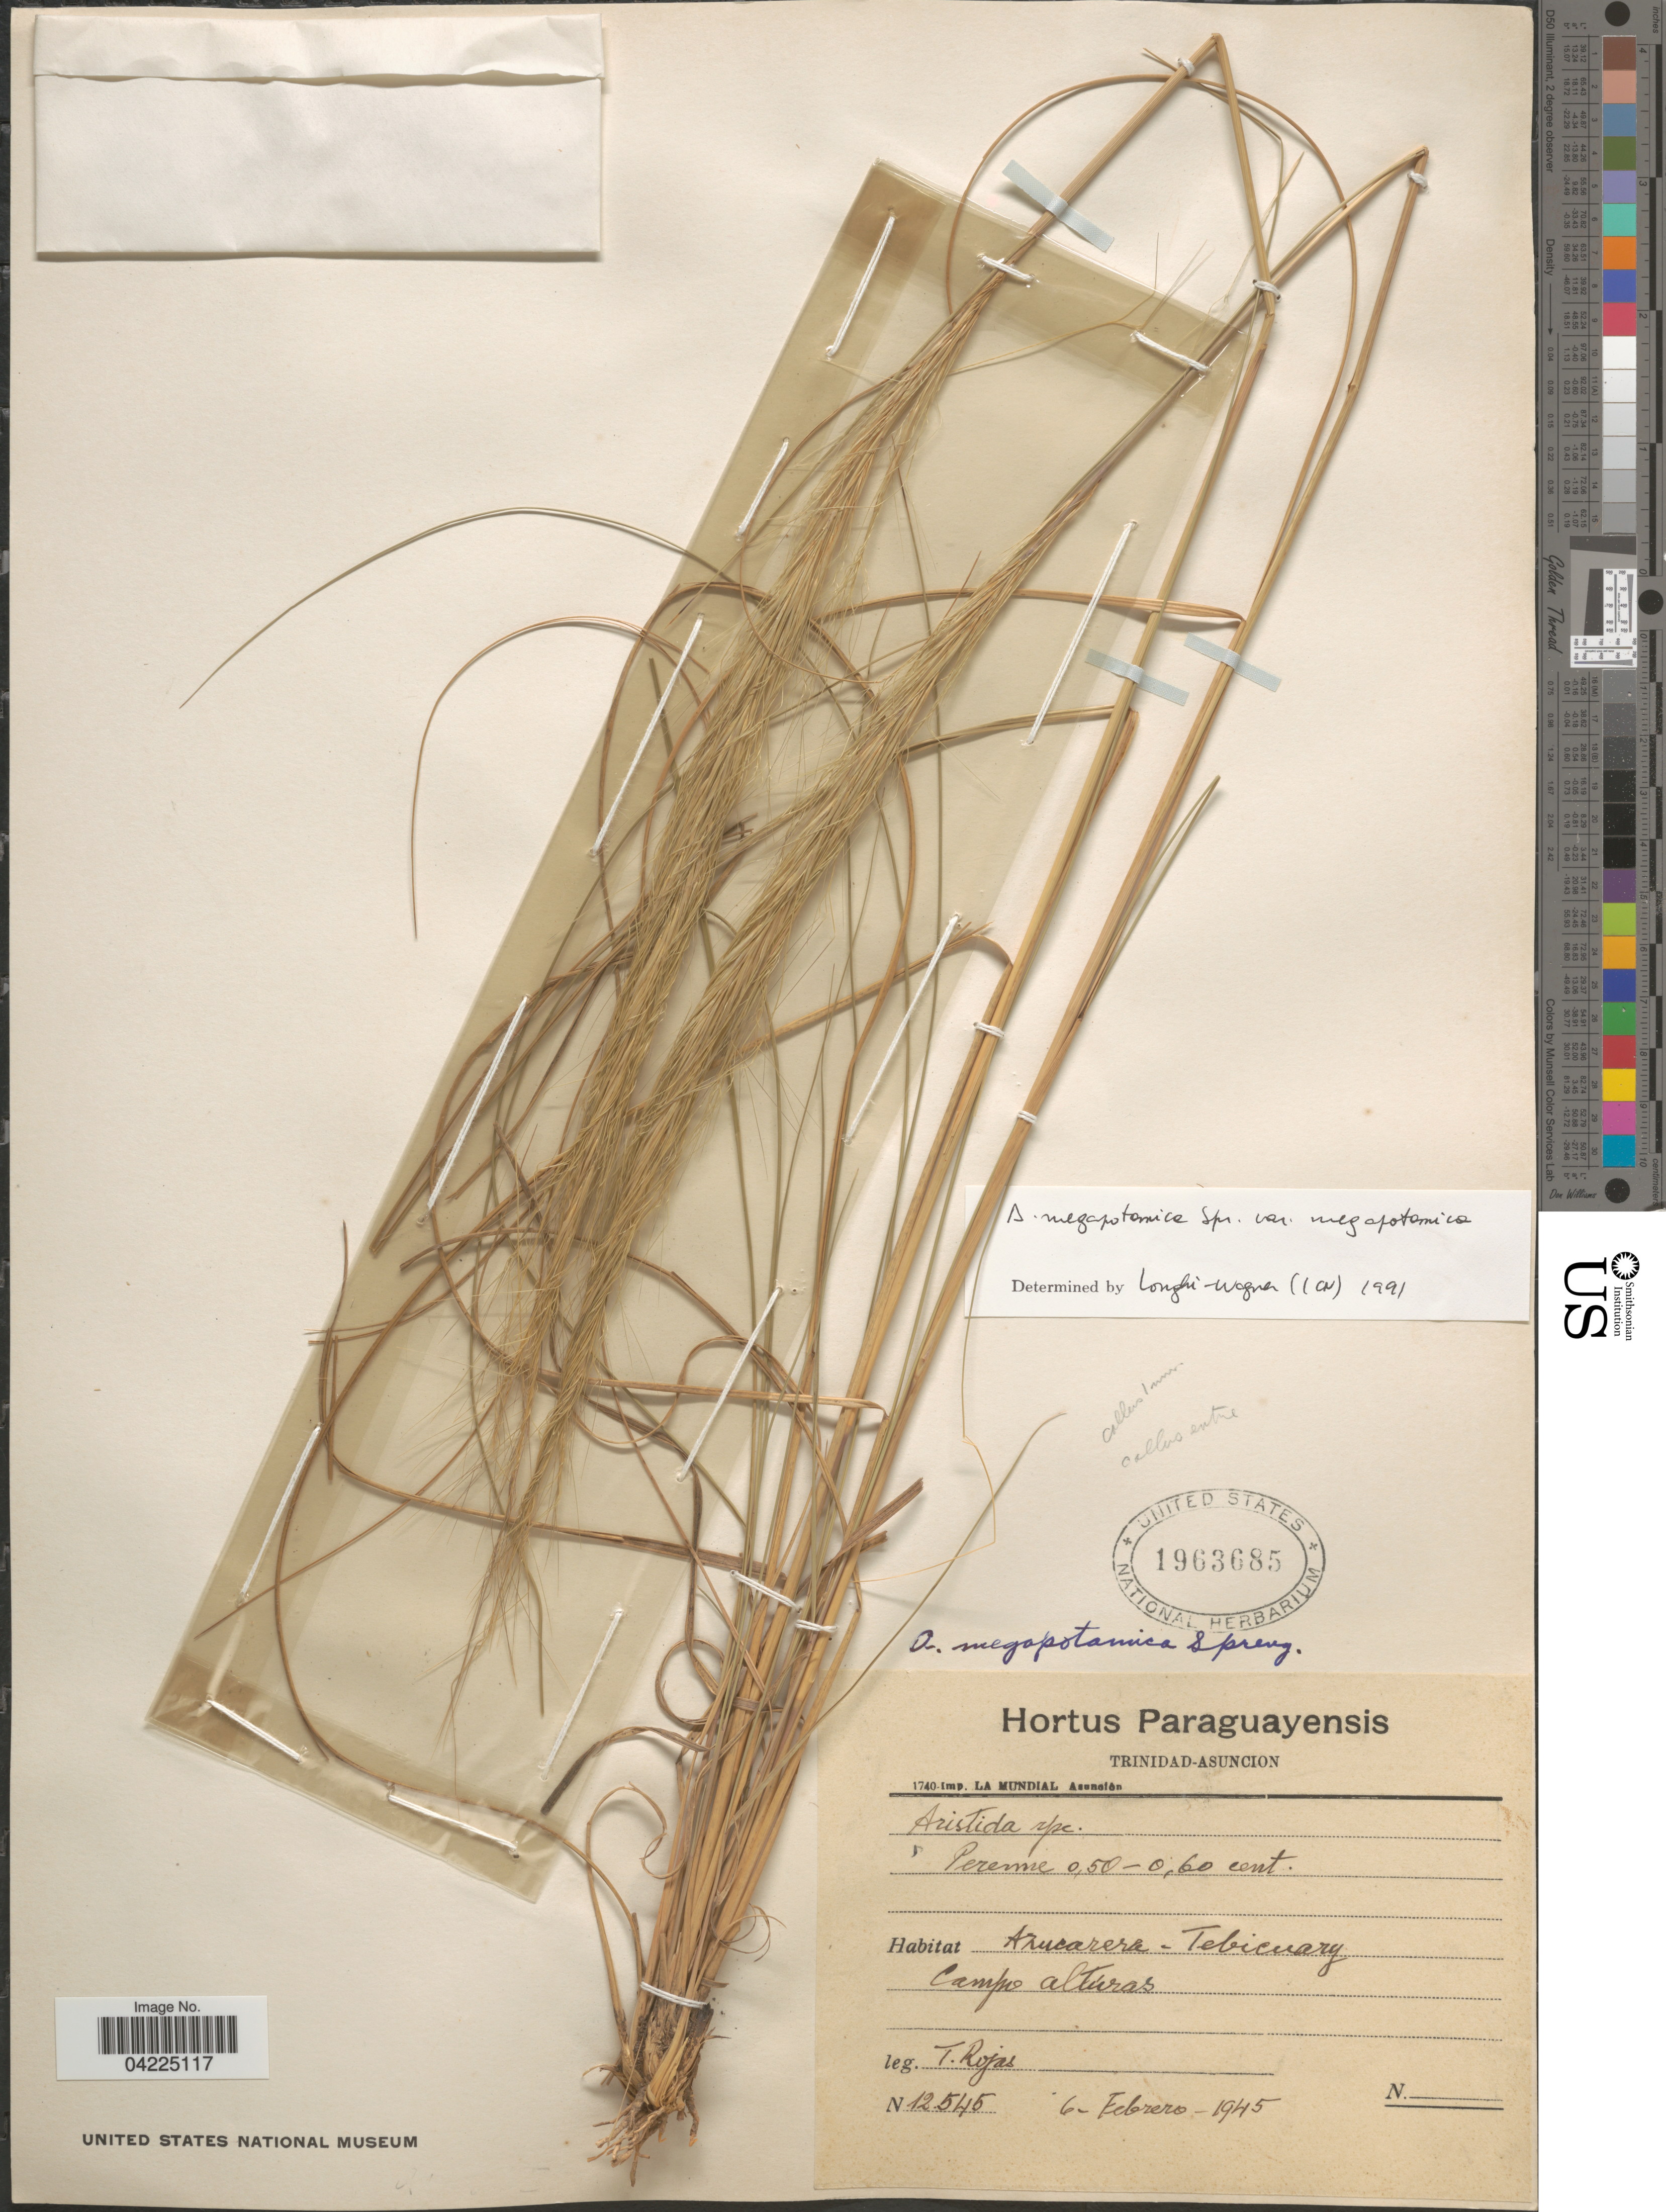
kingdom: Plantae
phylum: Tracheophyta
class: Liliopsida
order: Poales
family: Poaceae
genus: Aristida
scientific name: Aristida megapotamica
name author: Spreng.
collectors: T. Rojas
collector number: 12545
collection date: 1945-02-06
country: Paraguay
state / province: Asuncion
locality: Azucarera - Tebicuary. Campo altúras.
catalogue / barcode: US 1963685